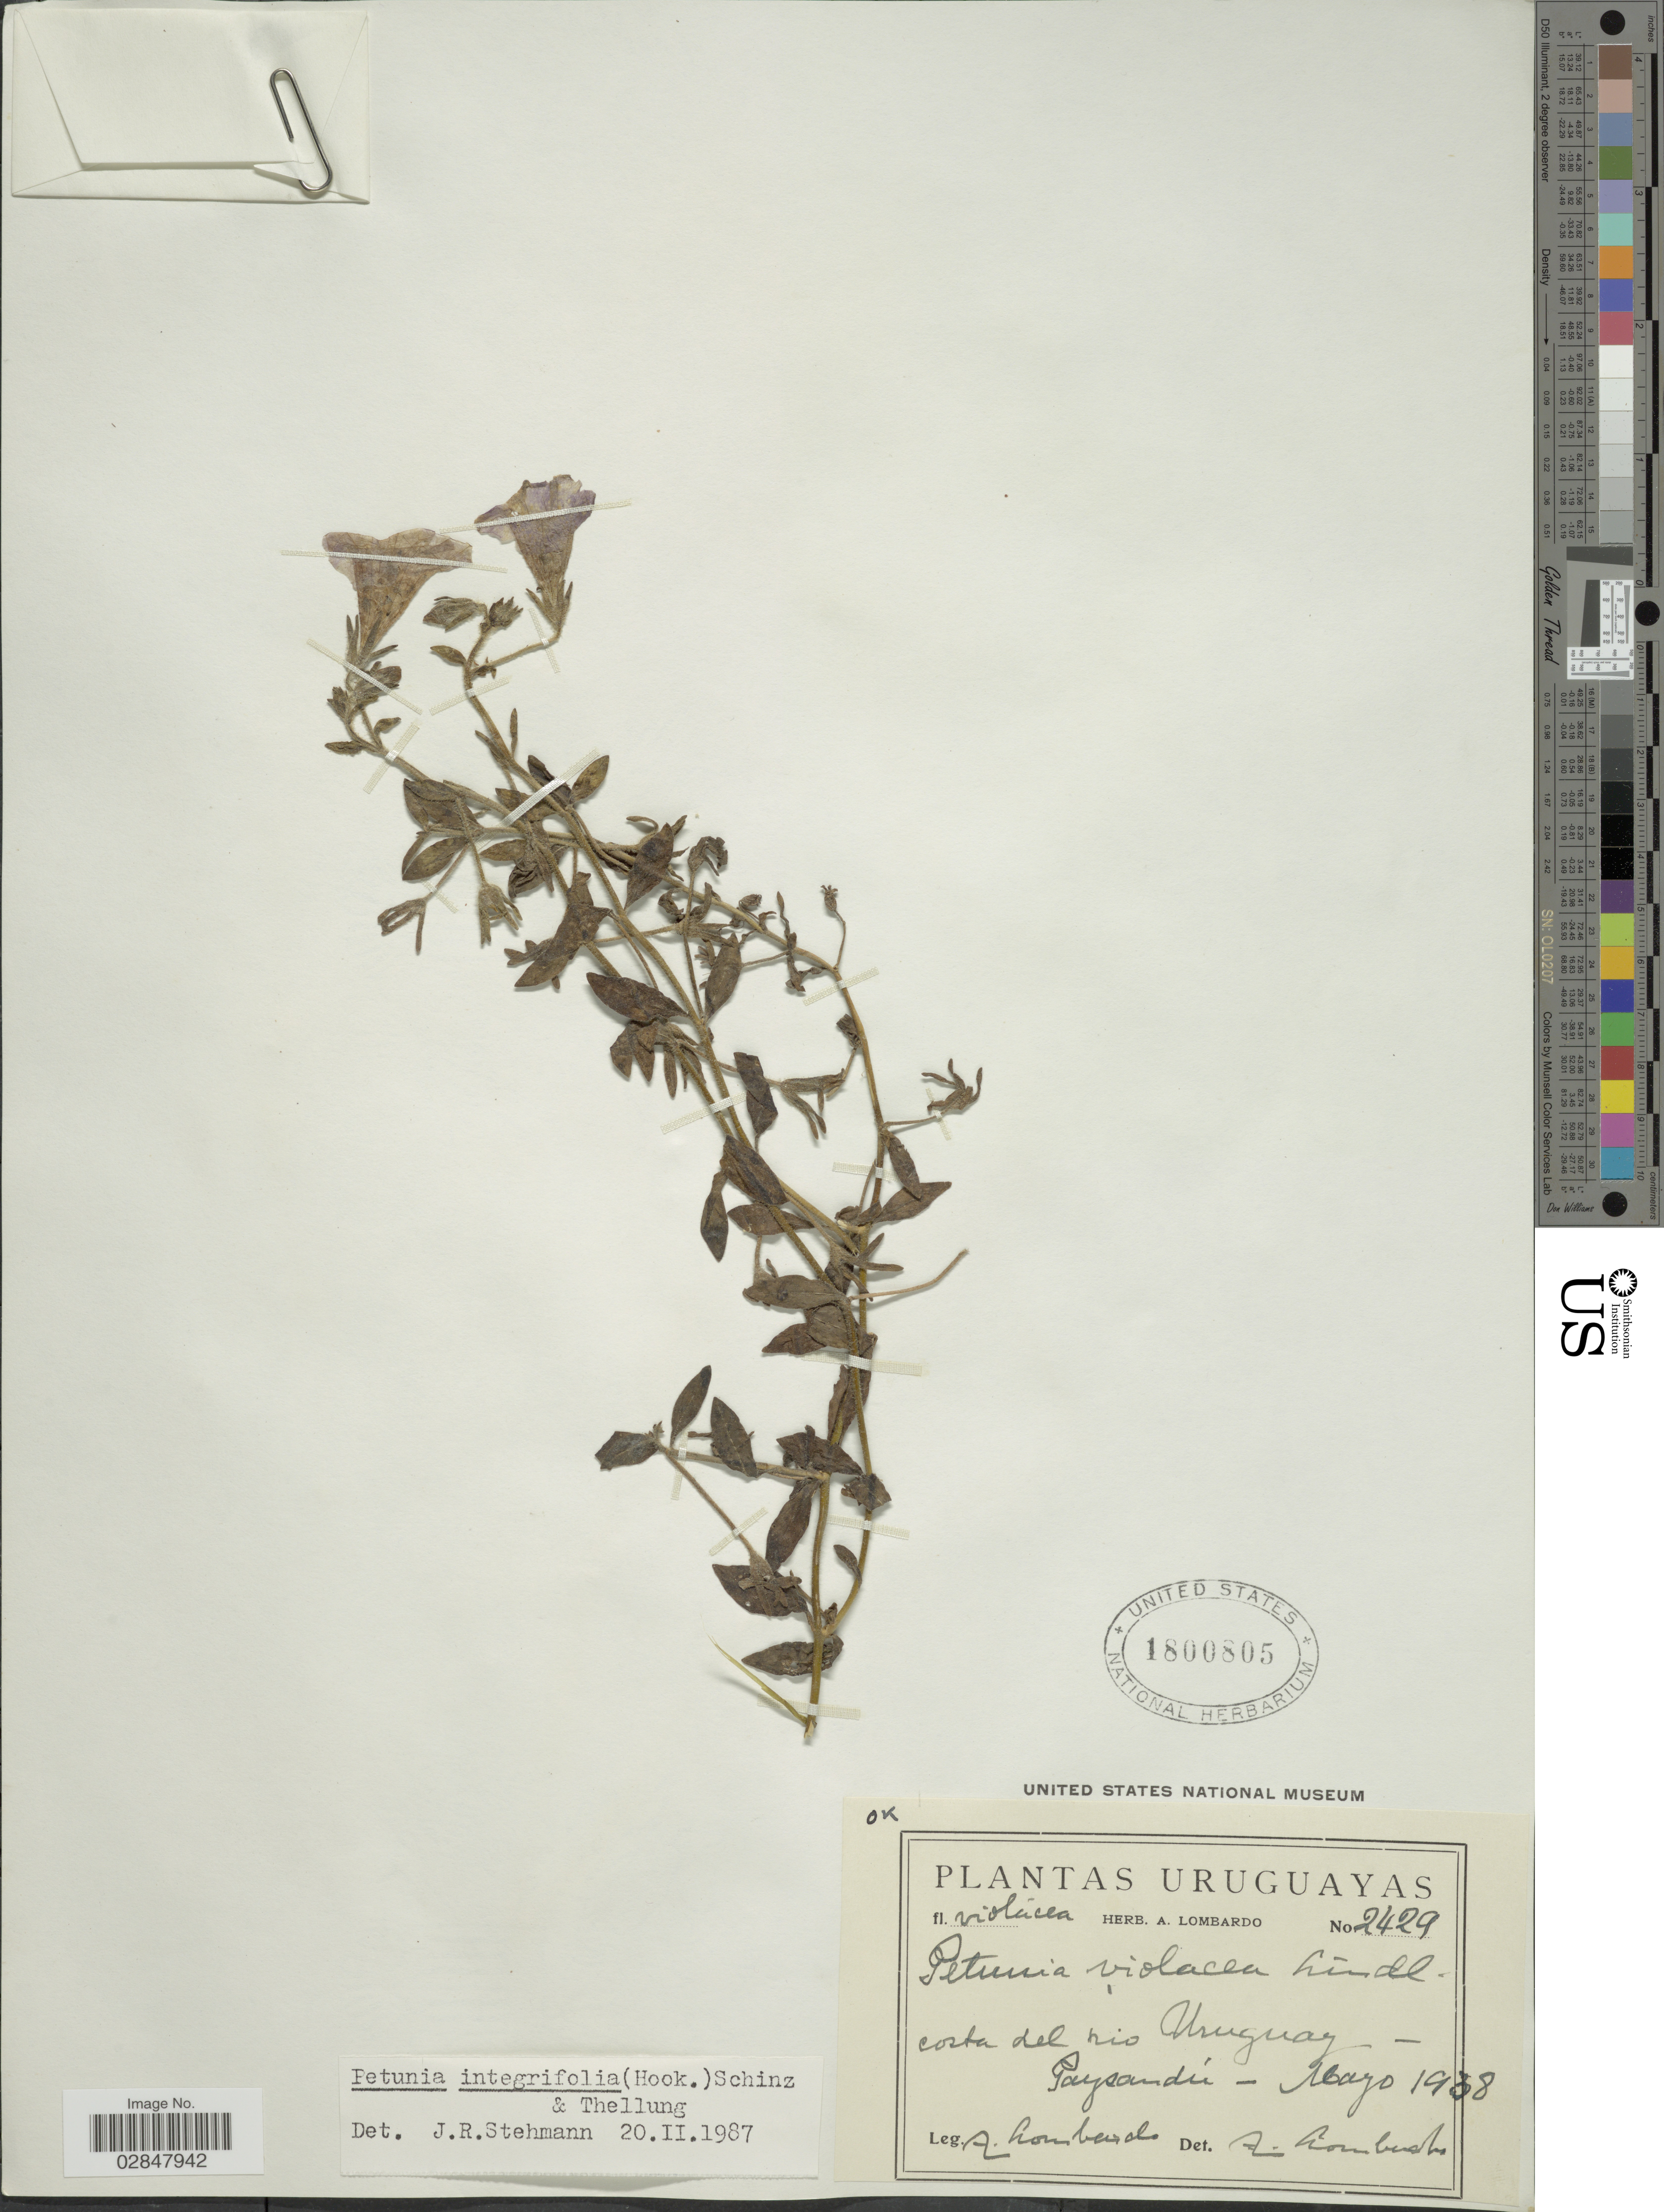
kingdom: Plantae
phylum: Tracheophyta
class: Magnoliopsida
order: Solanales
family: Solanaceae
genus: Petunia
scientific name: Petunia integrifolia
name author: (Hook.) Schinz & Thell.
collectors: A. Lombardo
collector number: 2429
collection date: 1938-05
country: Uruguay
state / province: Paysandu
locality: Costa del rio Uruguay.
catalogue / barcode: US 1800805